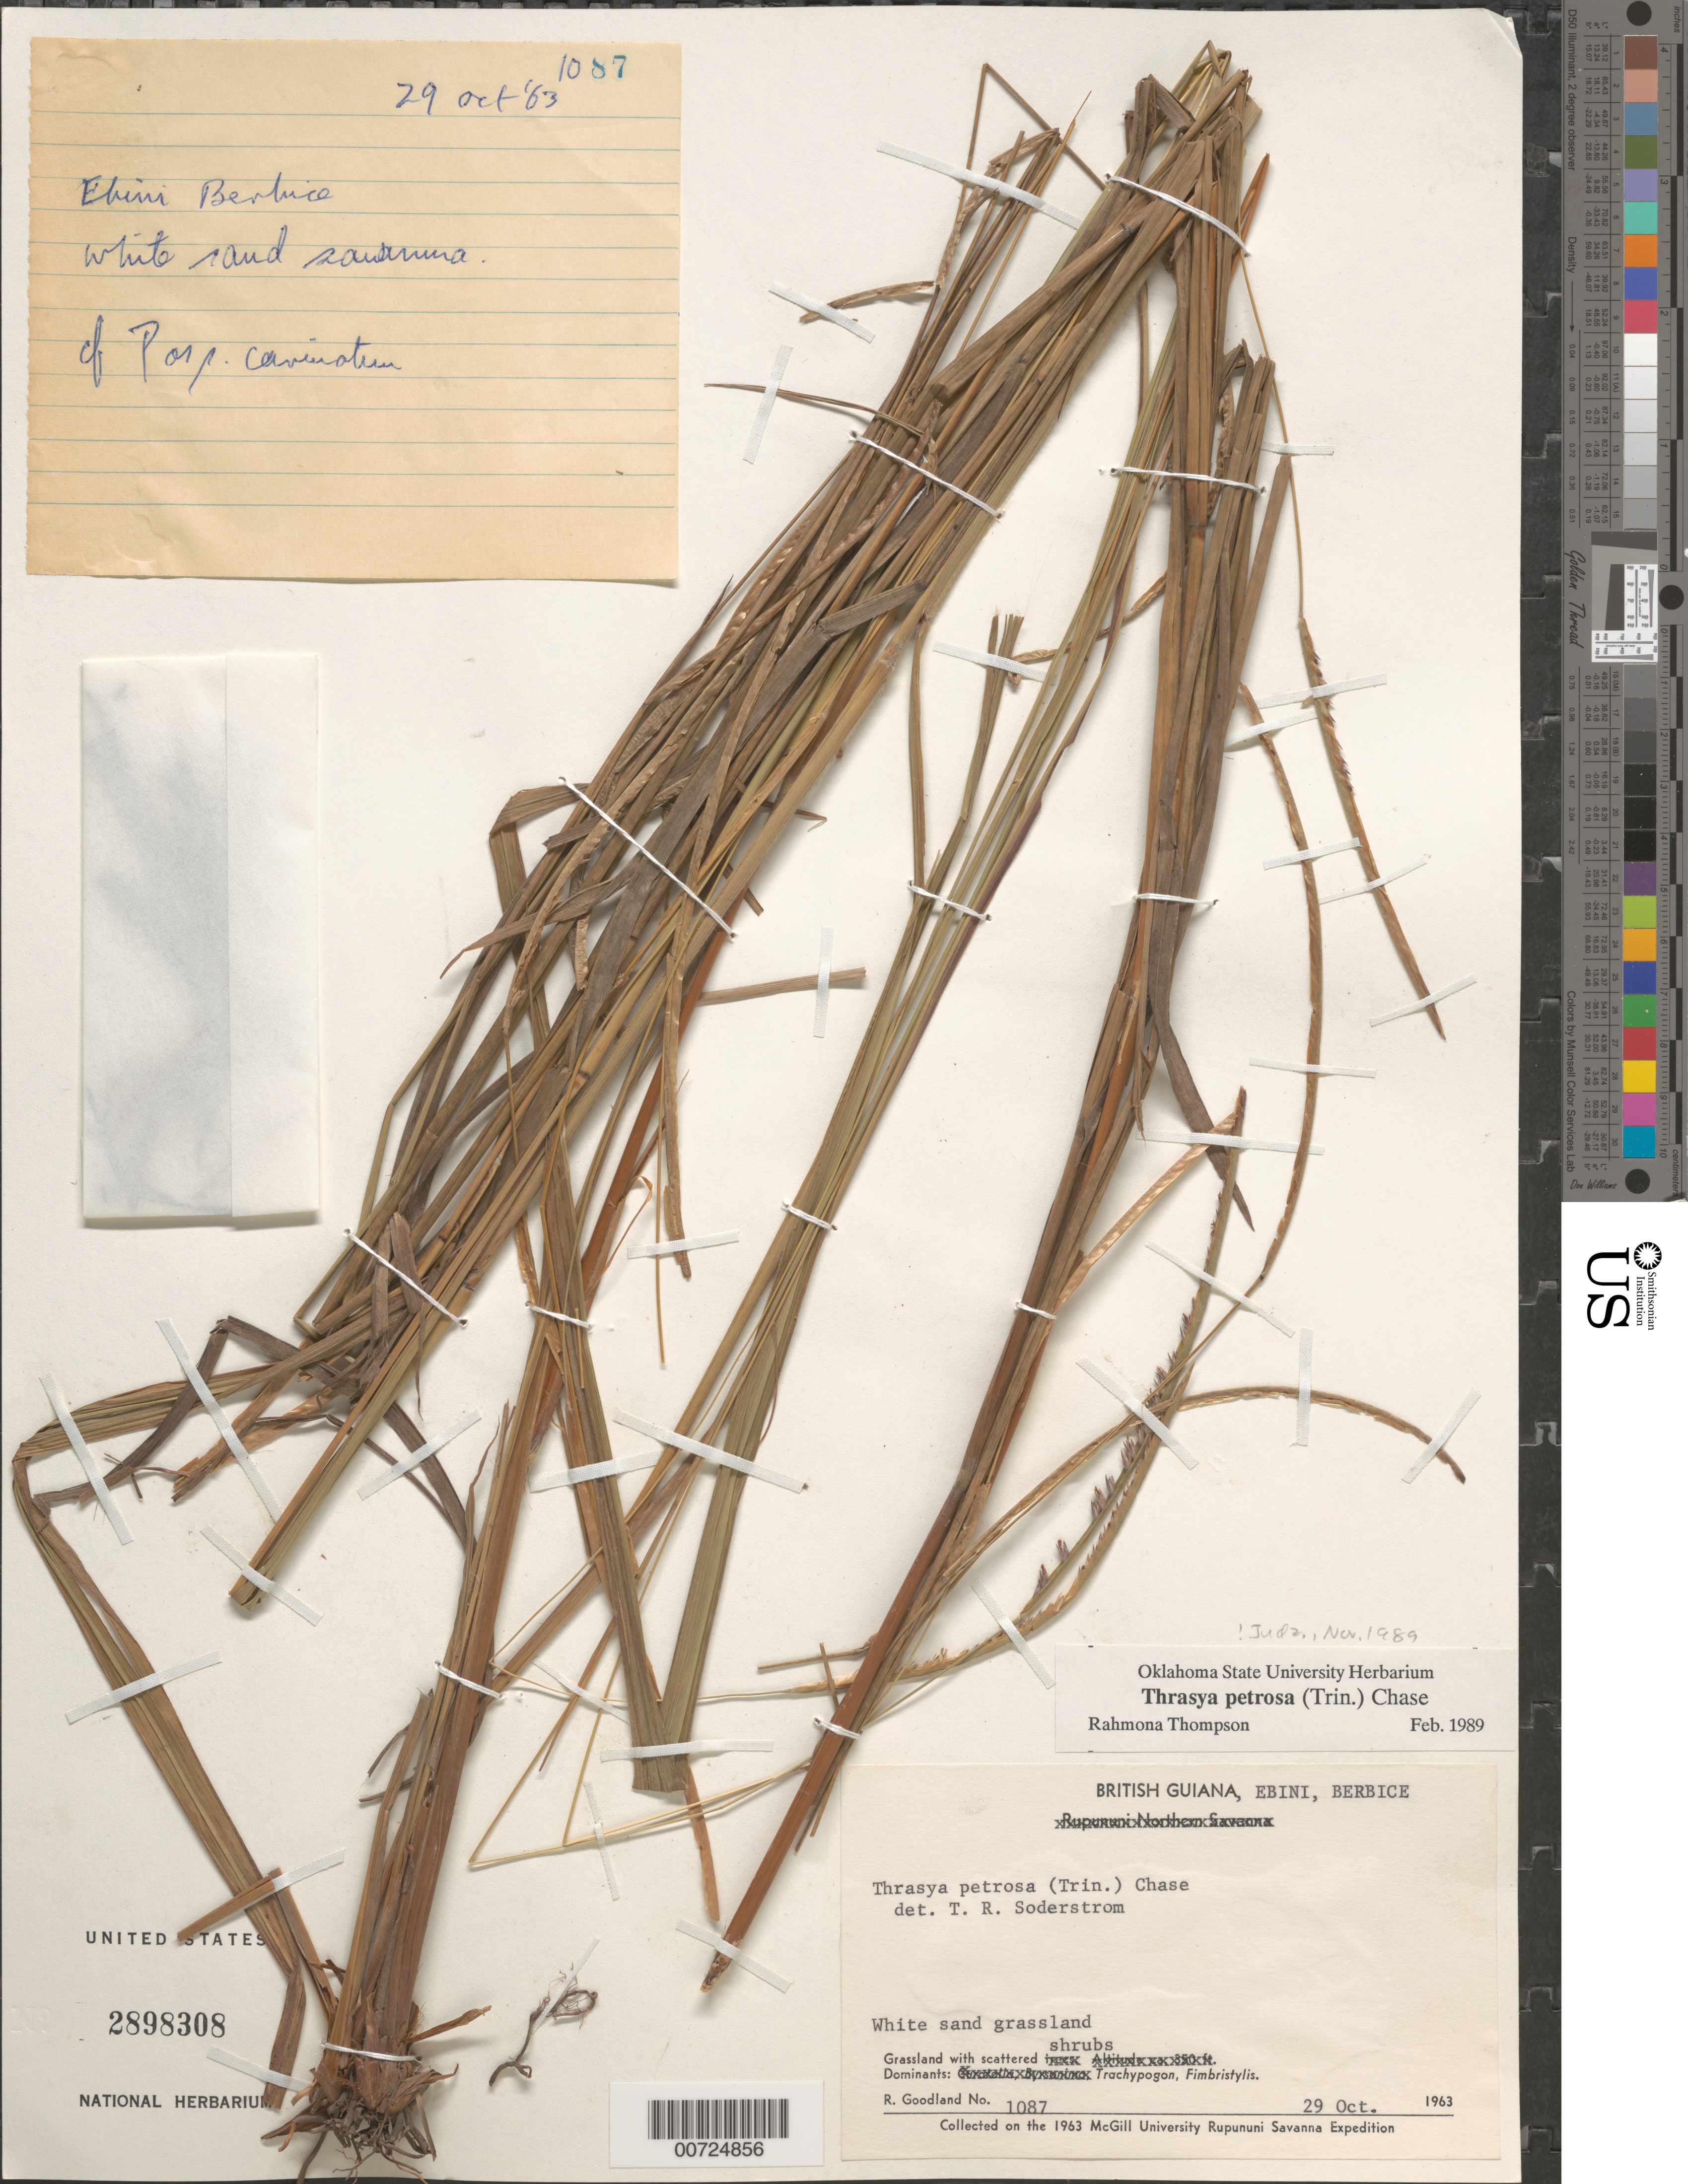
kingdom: Plantae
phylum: Tracheophyta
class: Liliopsida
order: Poales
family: Poaceae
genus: Thrasya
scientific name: Thrasya petrosa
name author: (Trin.) Chase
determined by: Thompson, R.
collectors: R. Goodland & R. Persaud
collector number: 1087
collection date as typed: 29-Oct-63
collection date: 1963-10-29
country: Guyana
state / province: U. Demerara-Berbice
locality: Ebini Savanna, Berbice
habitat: Grassland w/scattered shrubs; Dominants: Trachypogon, Fimbristylis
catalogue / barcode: US 2898308